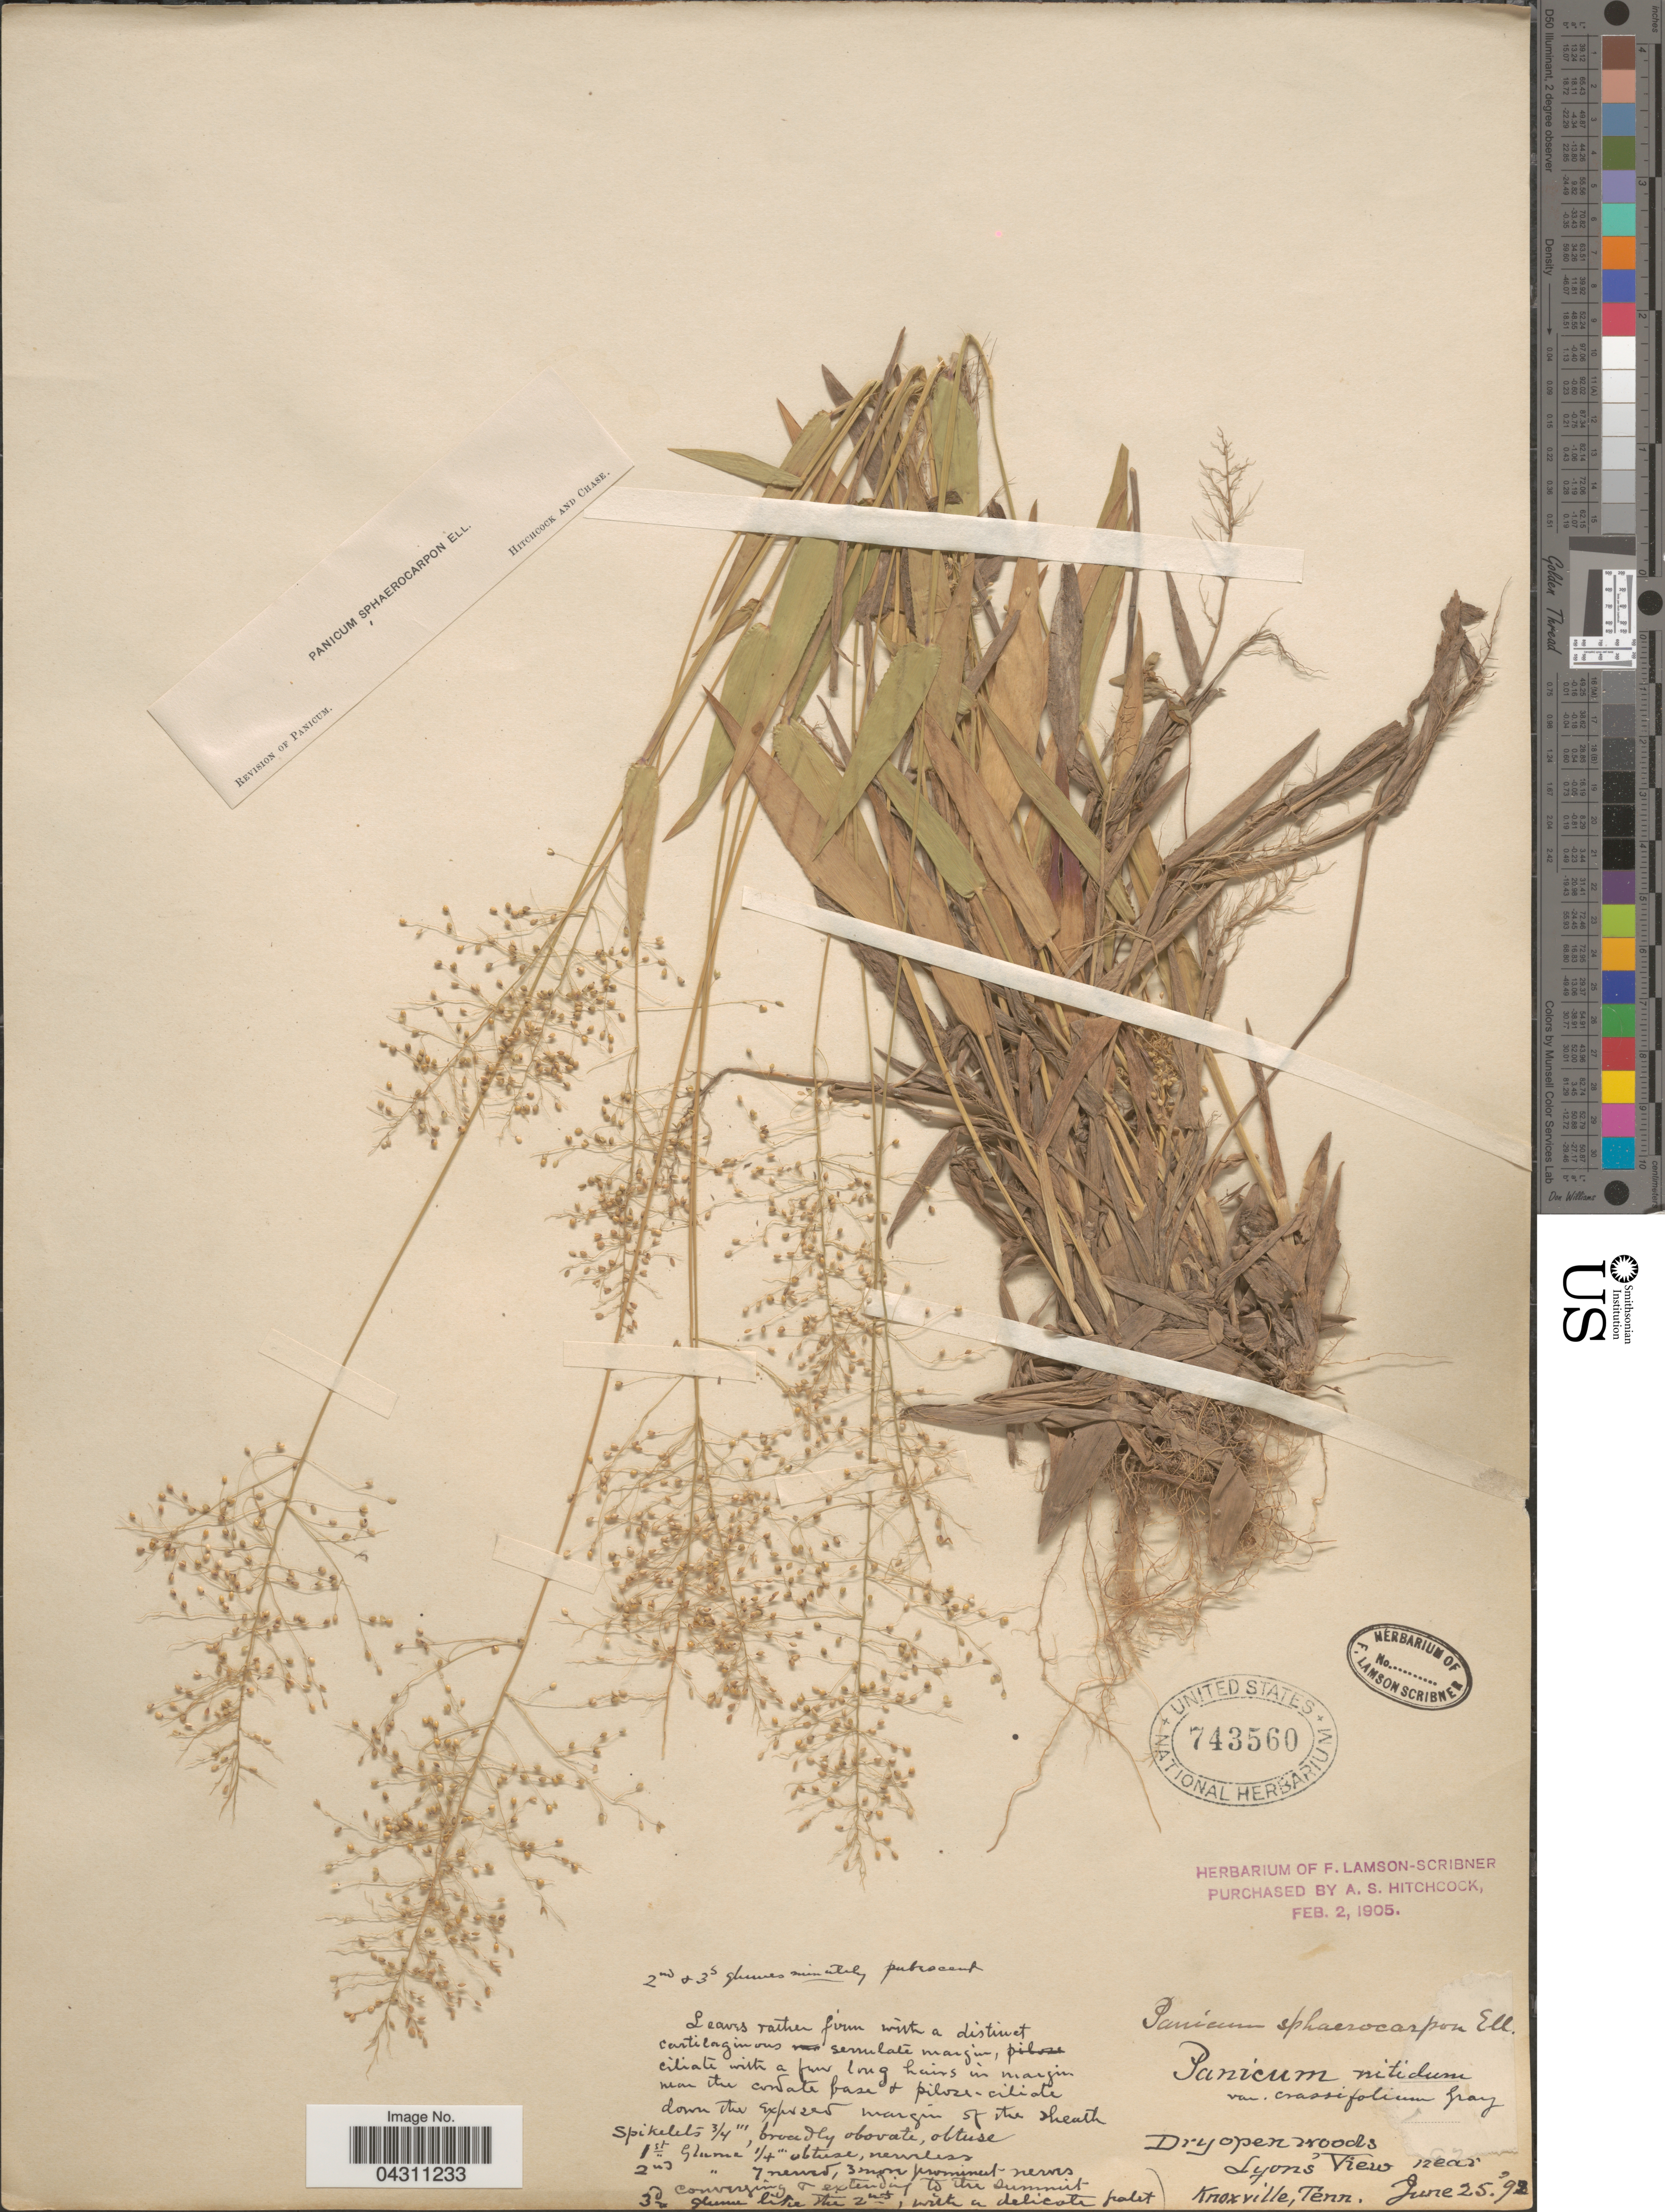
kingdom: Plantae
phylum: Tracheophyta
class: Liliopsida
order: Poales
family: Poaceae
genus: Dichanthelium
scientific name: Dichanthelium sphaerocarpon var. sphaerocarpon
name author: (Elliott) Gould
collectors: ex herb. F. Lamson Scribner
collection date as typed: Transcribed d/m/y: 25/6/92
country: United States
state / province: Tennessee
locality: Dry open woods, Lyon's View near Knoxville.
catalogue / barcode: US 743560